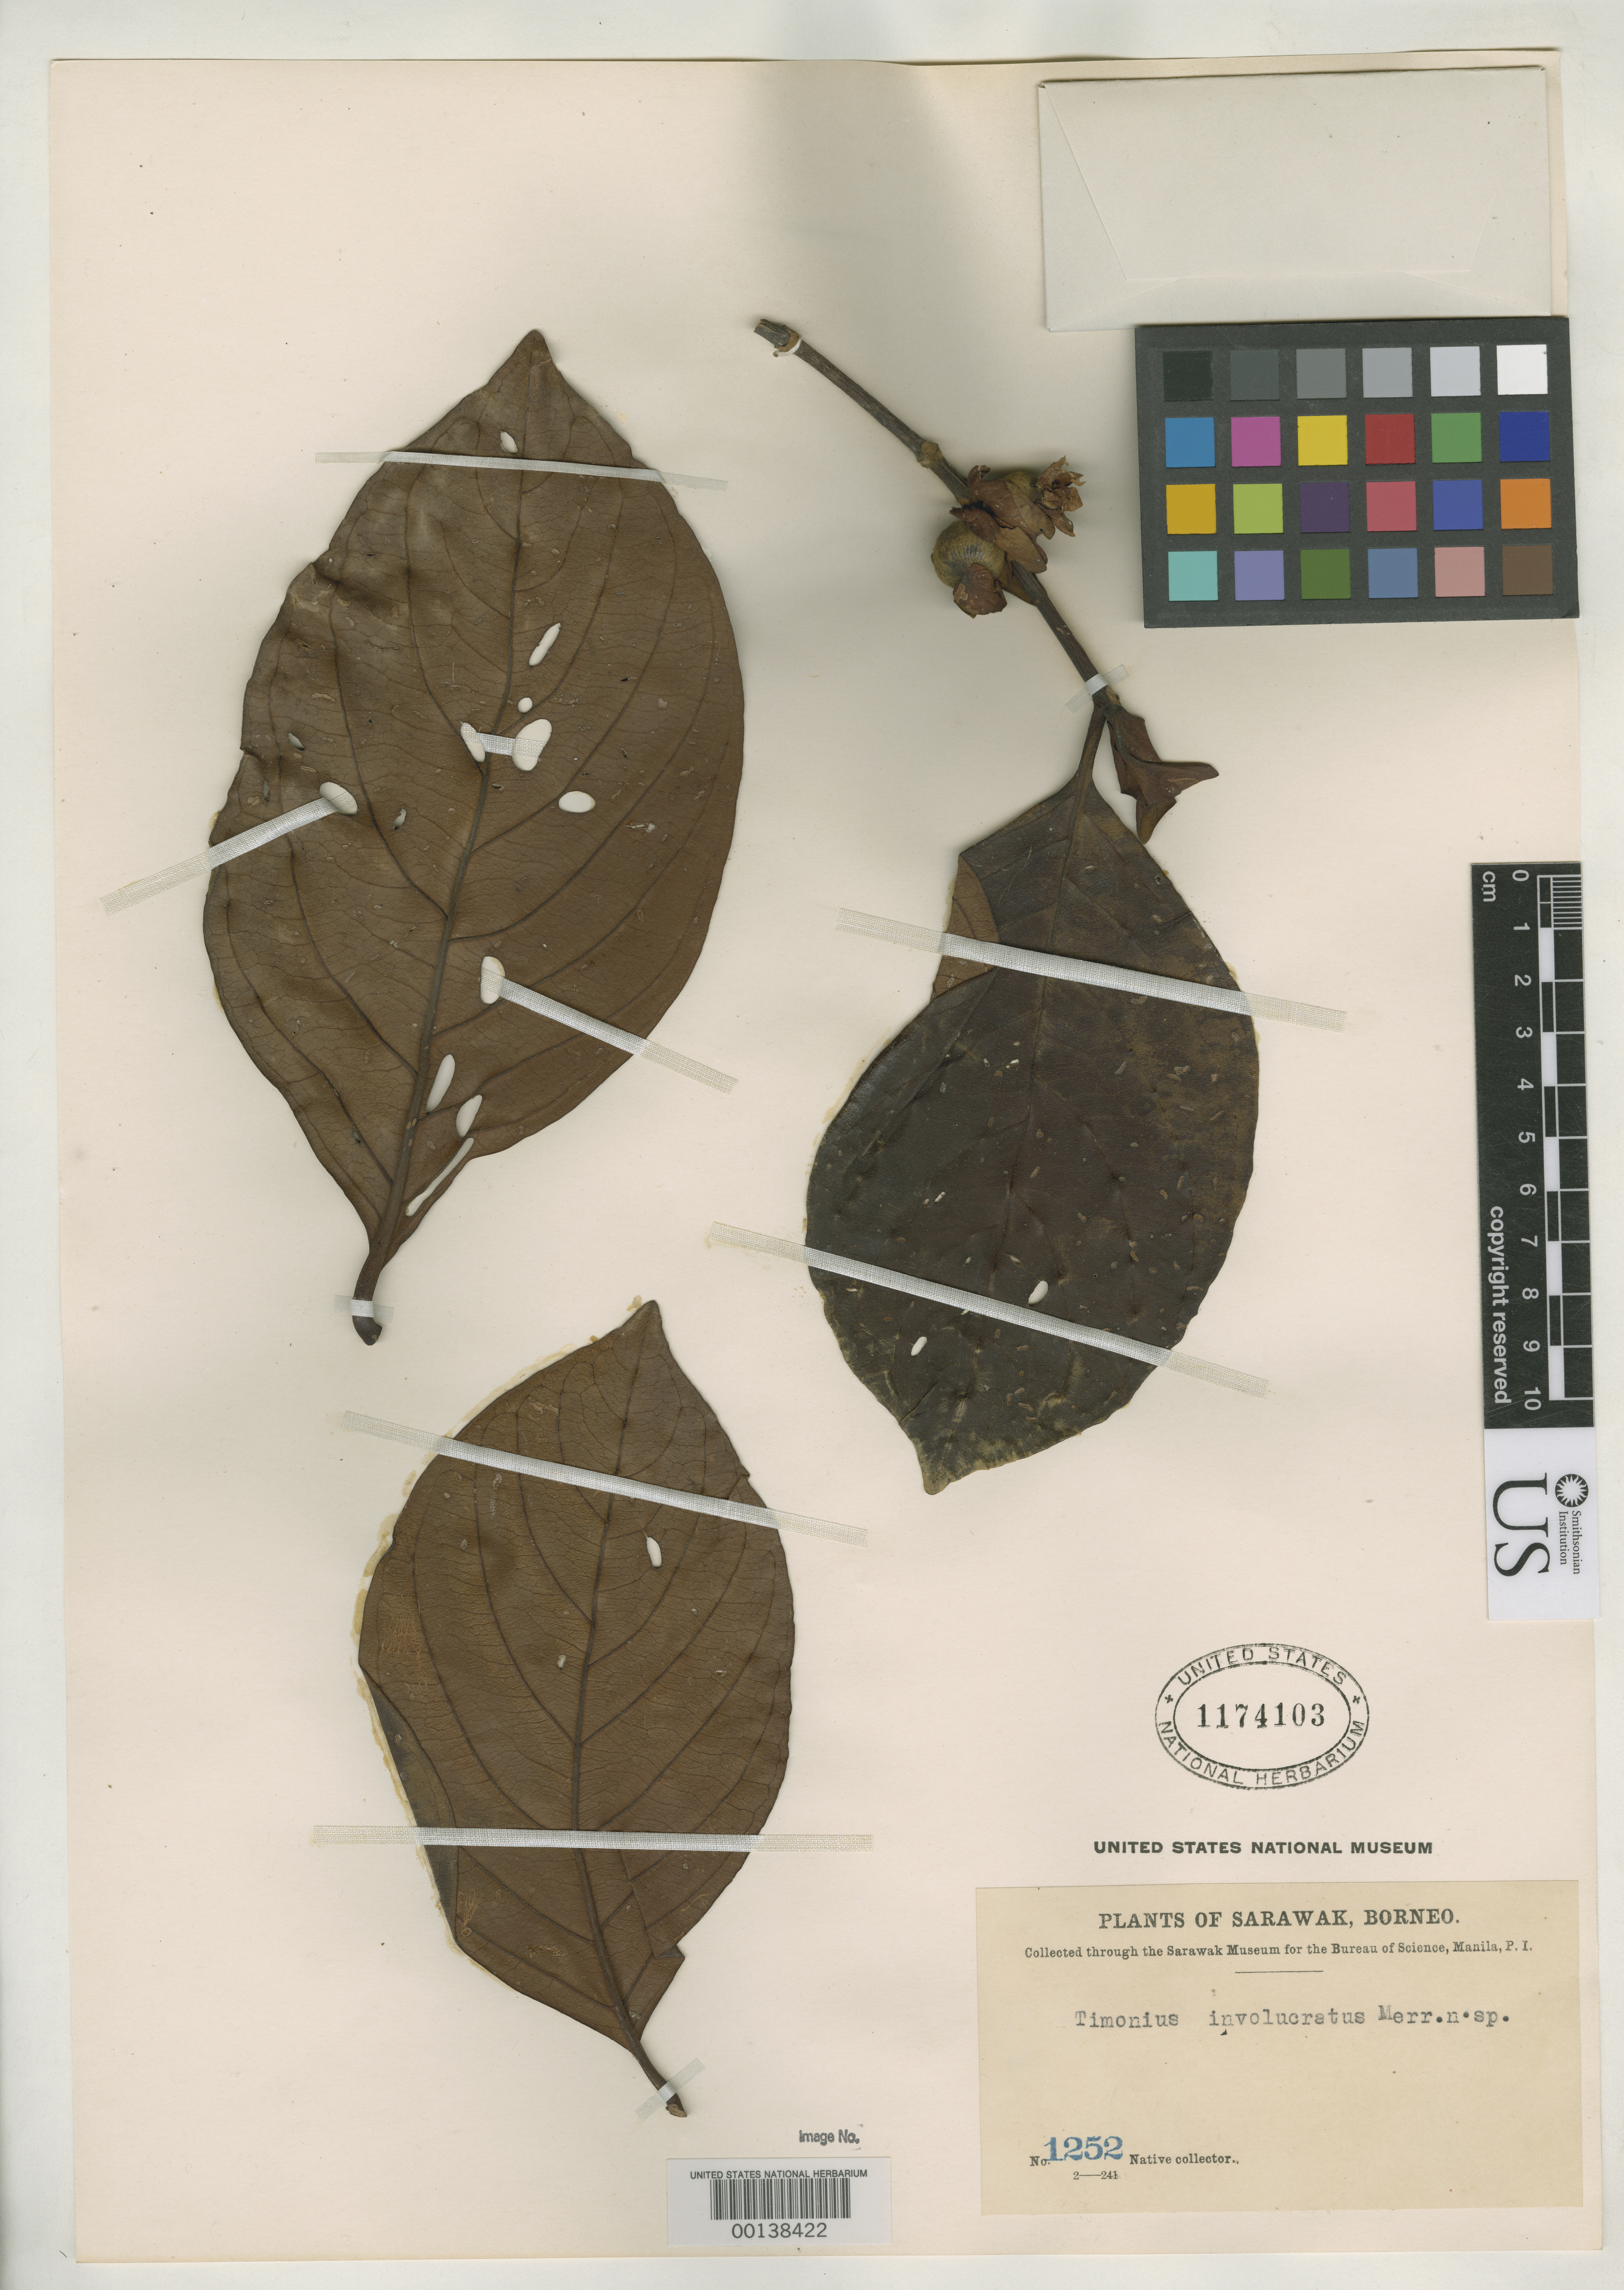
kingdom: Plantae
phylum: Tracheophyta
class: Magnoliopsida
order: Gentianales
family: Rubiaceae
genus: Timonius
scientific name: Timonius involucratus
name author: Merr.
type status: Isotype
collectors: Bur. Sci.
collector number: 1252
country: Malaysia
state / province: Sarawak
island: Borneo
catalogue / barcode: US 1174103